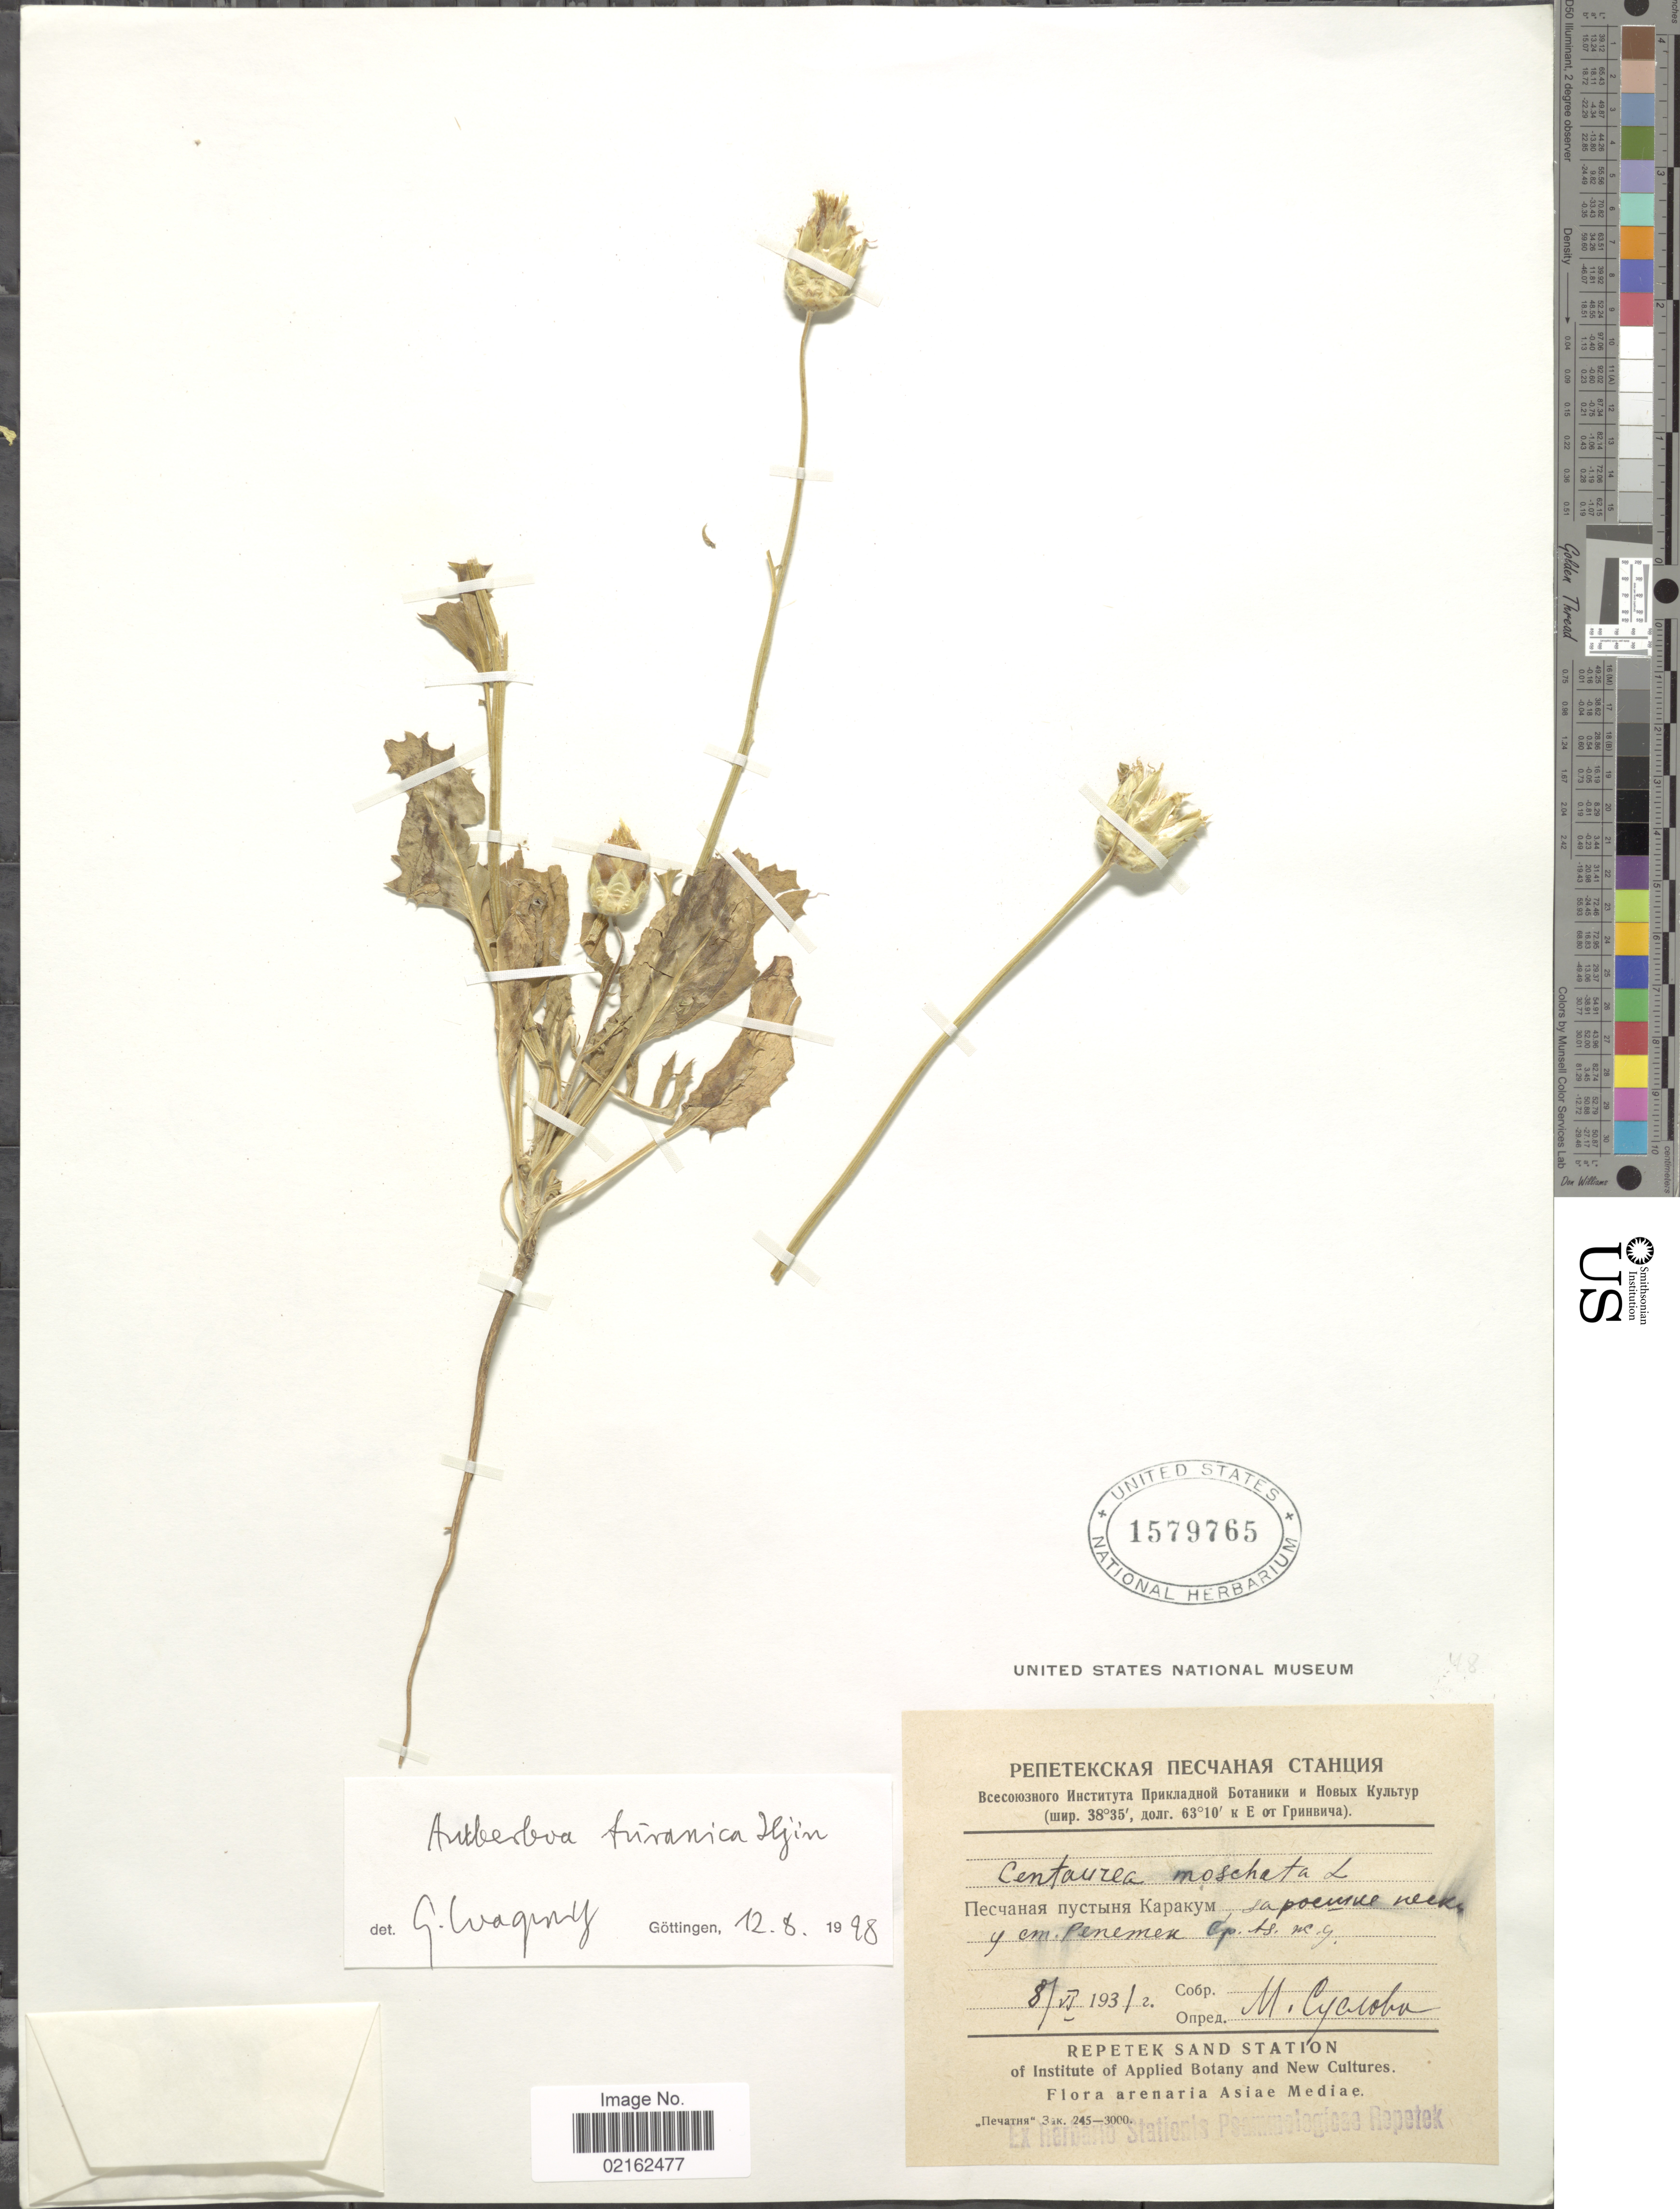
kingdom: Plantae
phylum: Tracheophyta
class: Magnoliopsida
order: Asterales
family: Asteraceae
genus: Amberboa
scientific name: Amberboa turanica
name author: Iljin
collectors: M. Suslova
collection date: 1931-06-08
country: Turkmenistan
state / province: Lebap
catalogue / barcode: US 1579765